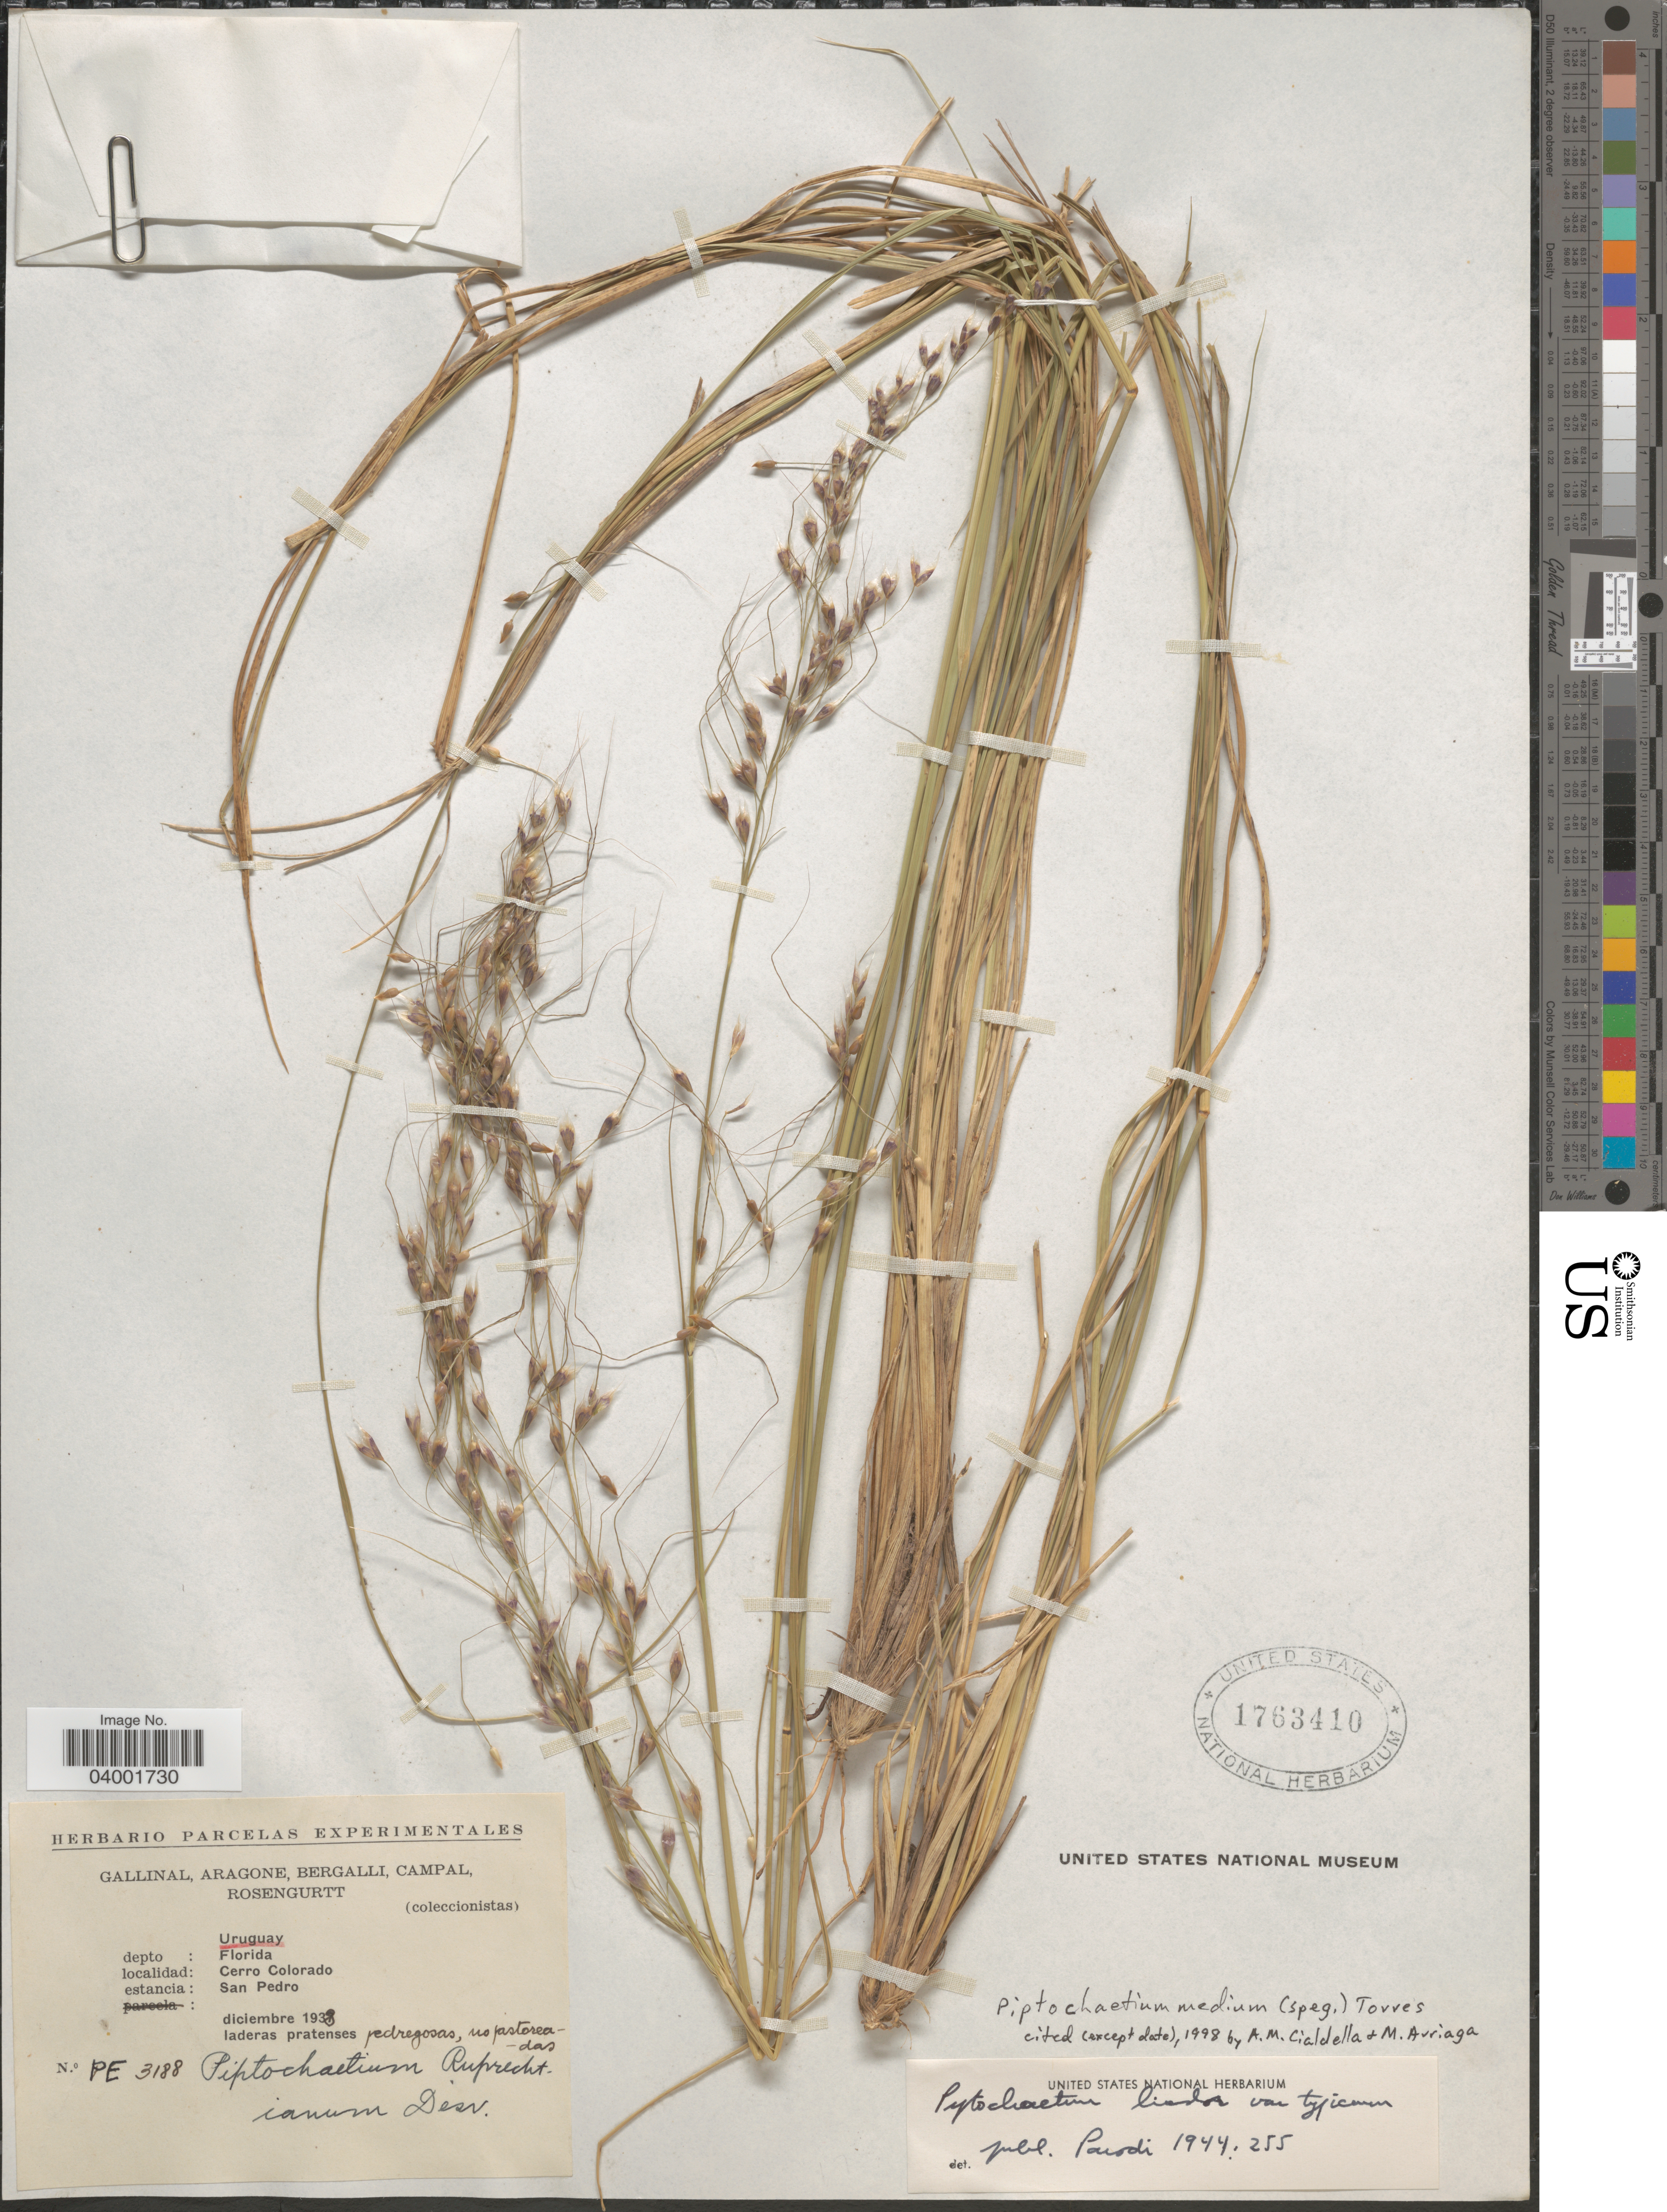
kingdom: Plantae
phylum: Tracheophyta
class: Liliopsida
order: Poales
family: Poaceae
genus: Piptochaetium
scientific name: Piptochaetium medium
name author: (Speg.) Torres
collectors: -. Gallinal, -- Aragone, -- Bergalli, -- Campal & Rosengurtt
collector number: PE3188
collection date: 1938-12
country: Uruguay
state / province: Florida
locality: Depto: Florida. Cerro Colorado. Estancia: San Pedro.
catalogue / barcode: US 1763410